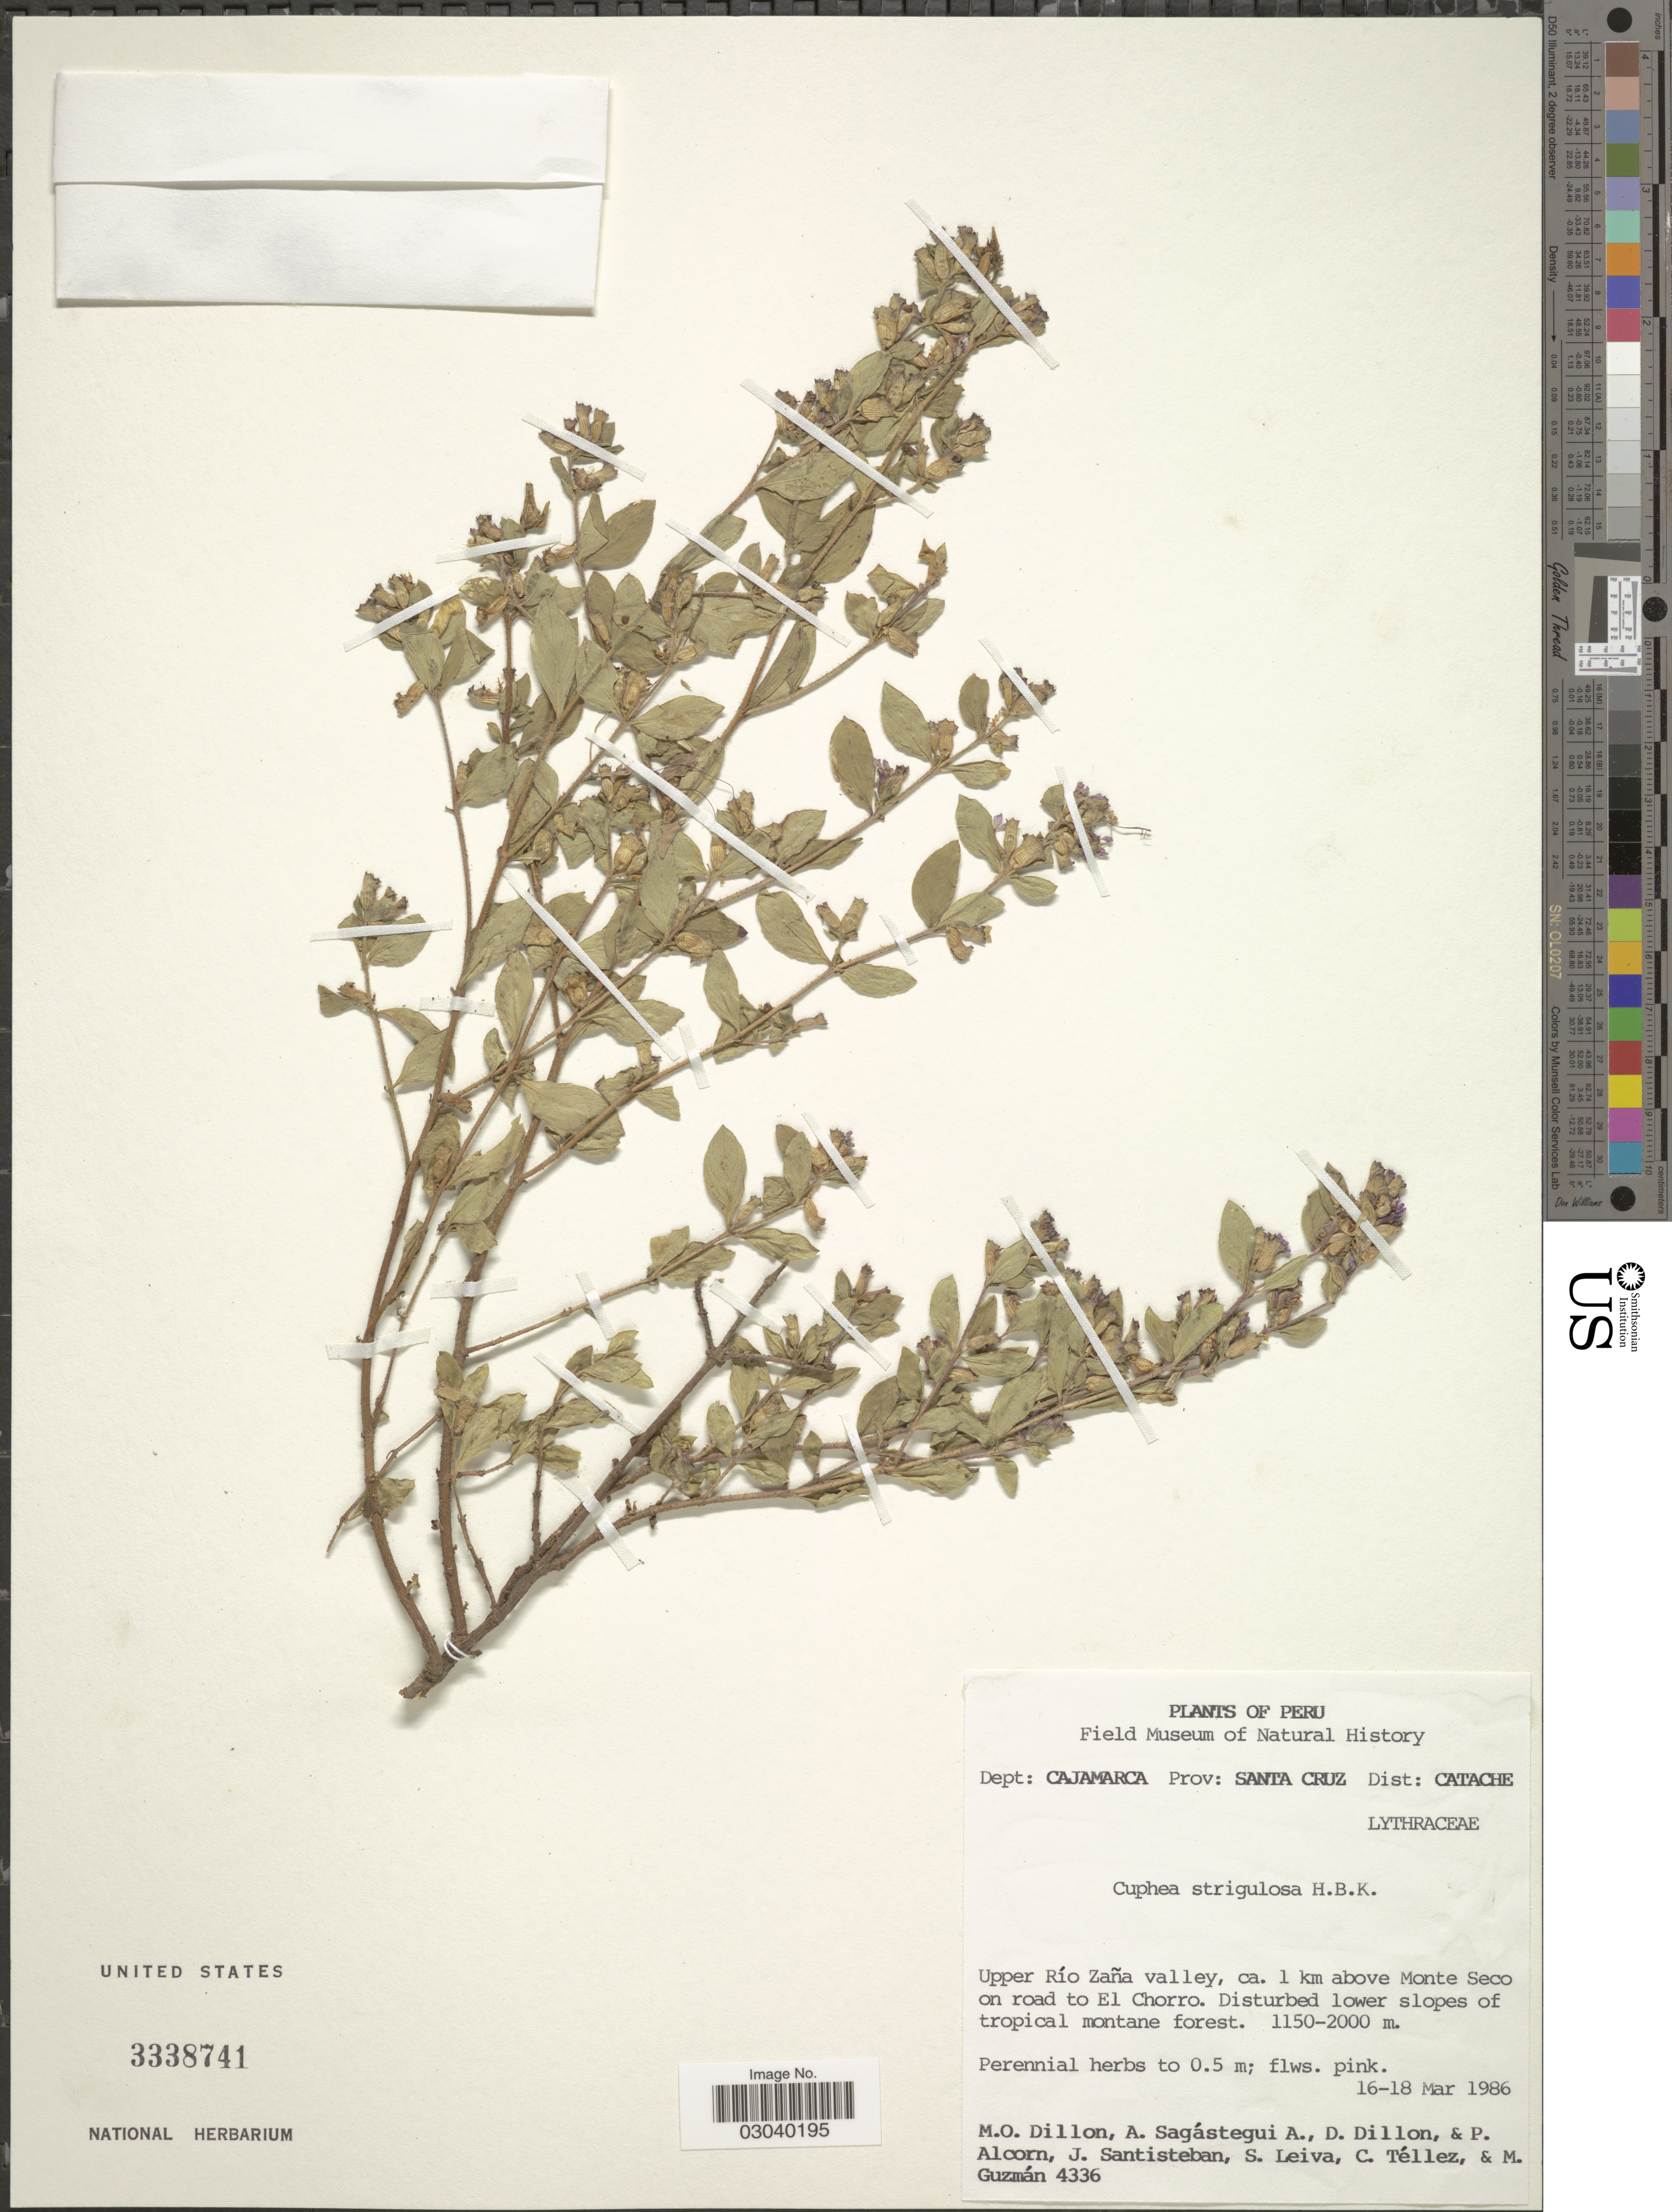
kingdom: Plantae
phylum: Tracheophyta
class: Magnoliopsida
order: Myrtales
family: Lythraceae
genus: Cuphea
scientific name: Cuphea strigulosa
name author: Kunth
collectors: M. O. Dillon, A. Sagástegui A., D. Dillon, P. Alcorn & et al.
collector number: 4336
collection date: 1986-03-16/1986-03-18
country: Peru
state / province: Cajamarca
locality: Dept: Cajamarca, Prov: Santa Cruz, Dist: Catache, Upper Río Zaña valley, ca. 1 km above Monte Seco on road to El Chorro.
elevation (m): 1150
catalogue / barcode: US 3338741